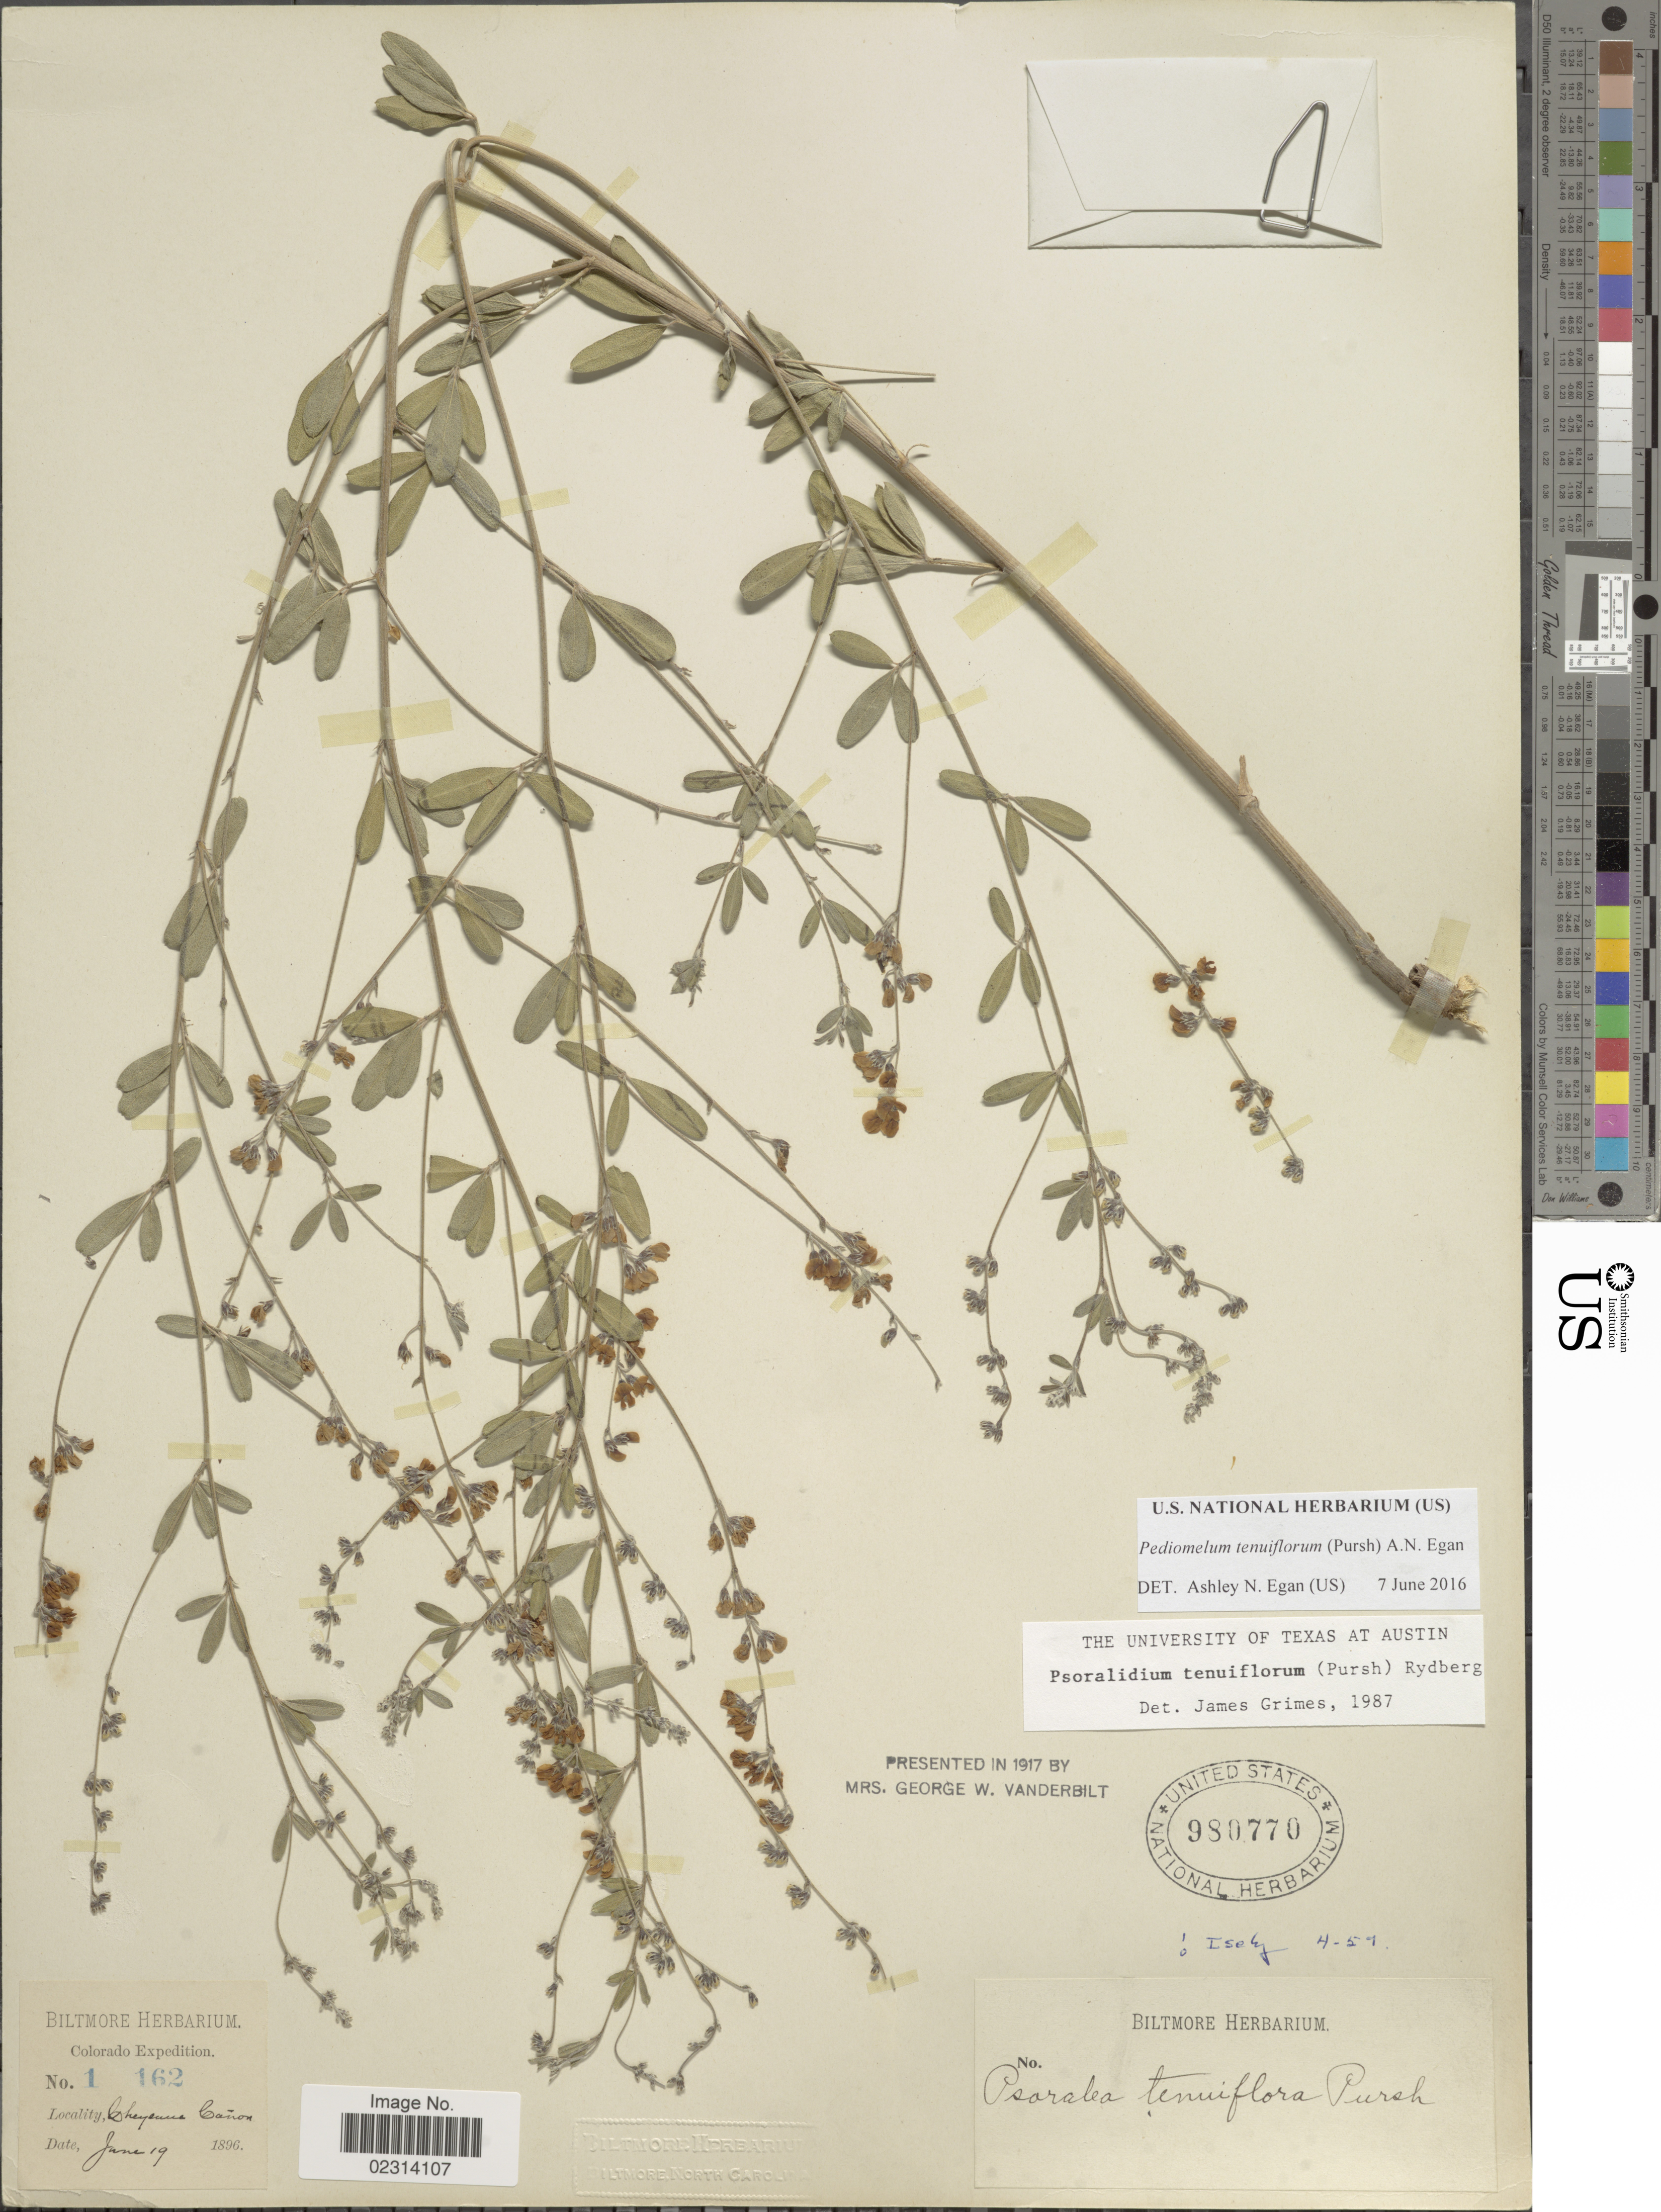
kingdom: Plantae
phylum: Tracheophyta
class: Magnoliopsida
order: Fabales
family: Fabaceae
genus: Psoralidium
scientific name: Psoralidium tenuiflorum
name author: (Pursh) Rydb.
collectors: ex herb. Biltmore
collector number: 1462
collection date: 1896-06-19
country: United States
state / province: Colorado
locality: Cheyenne Canon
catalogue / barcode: US 980770